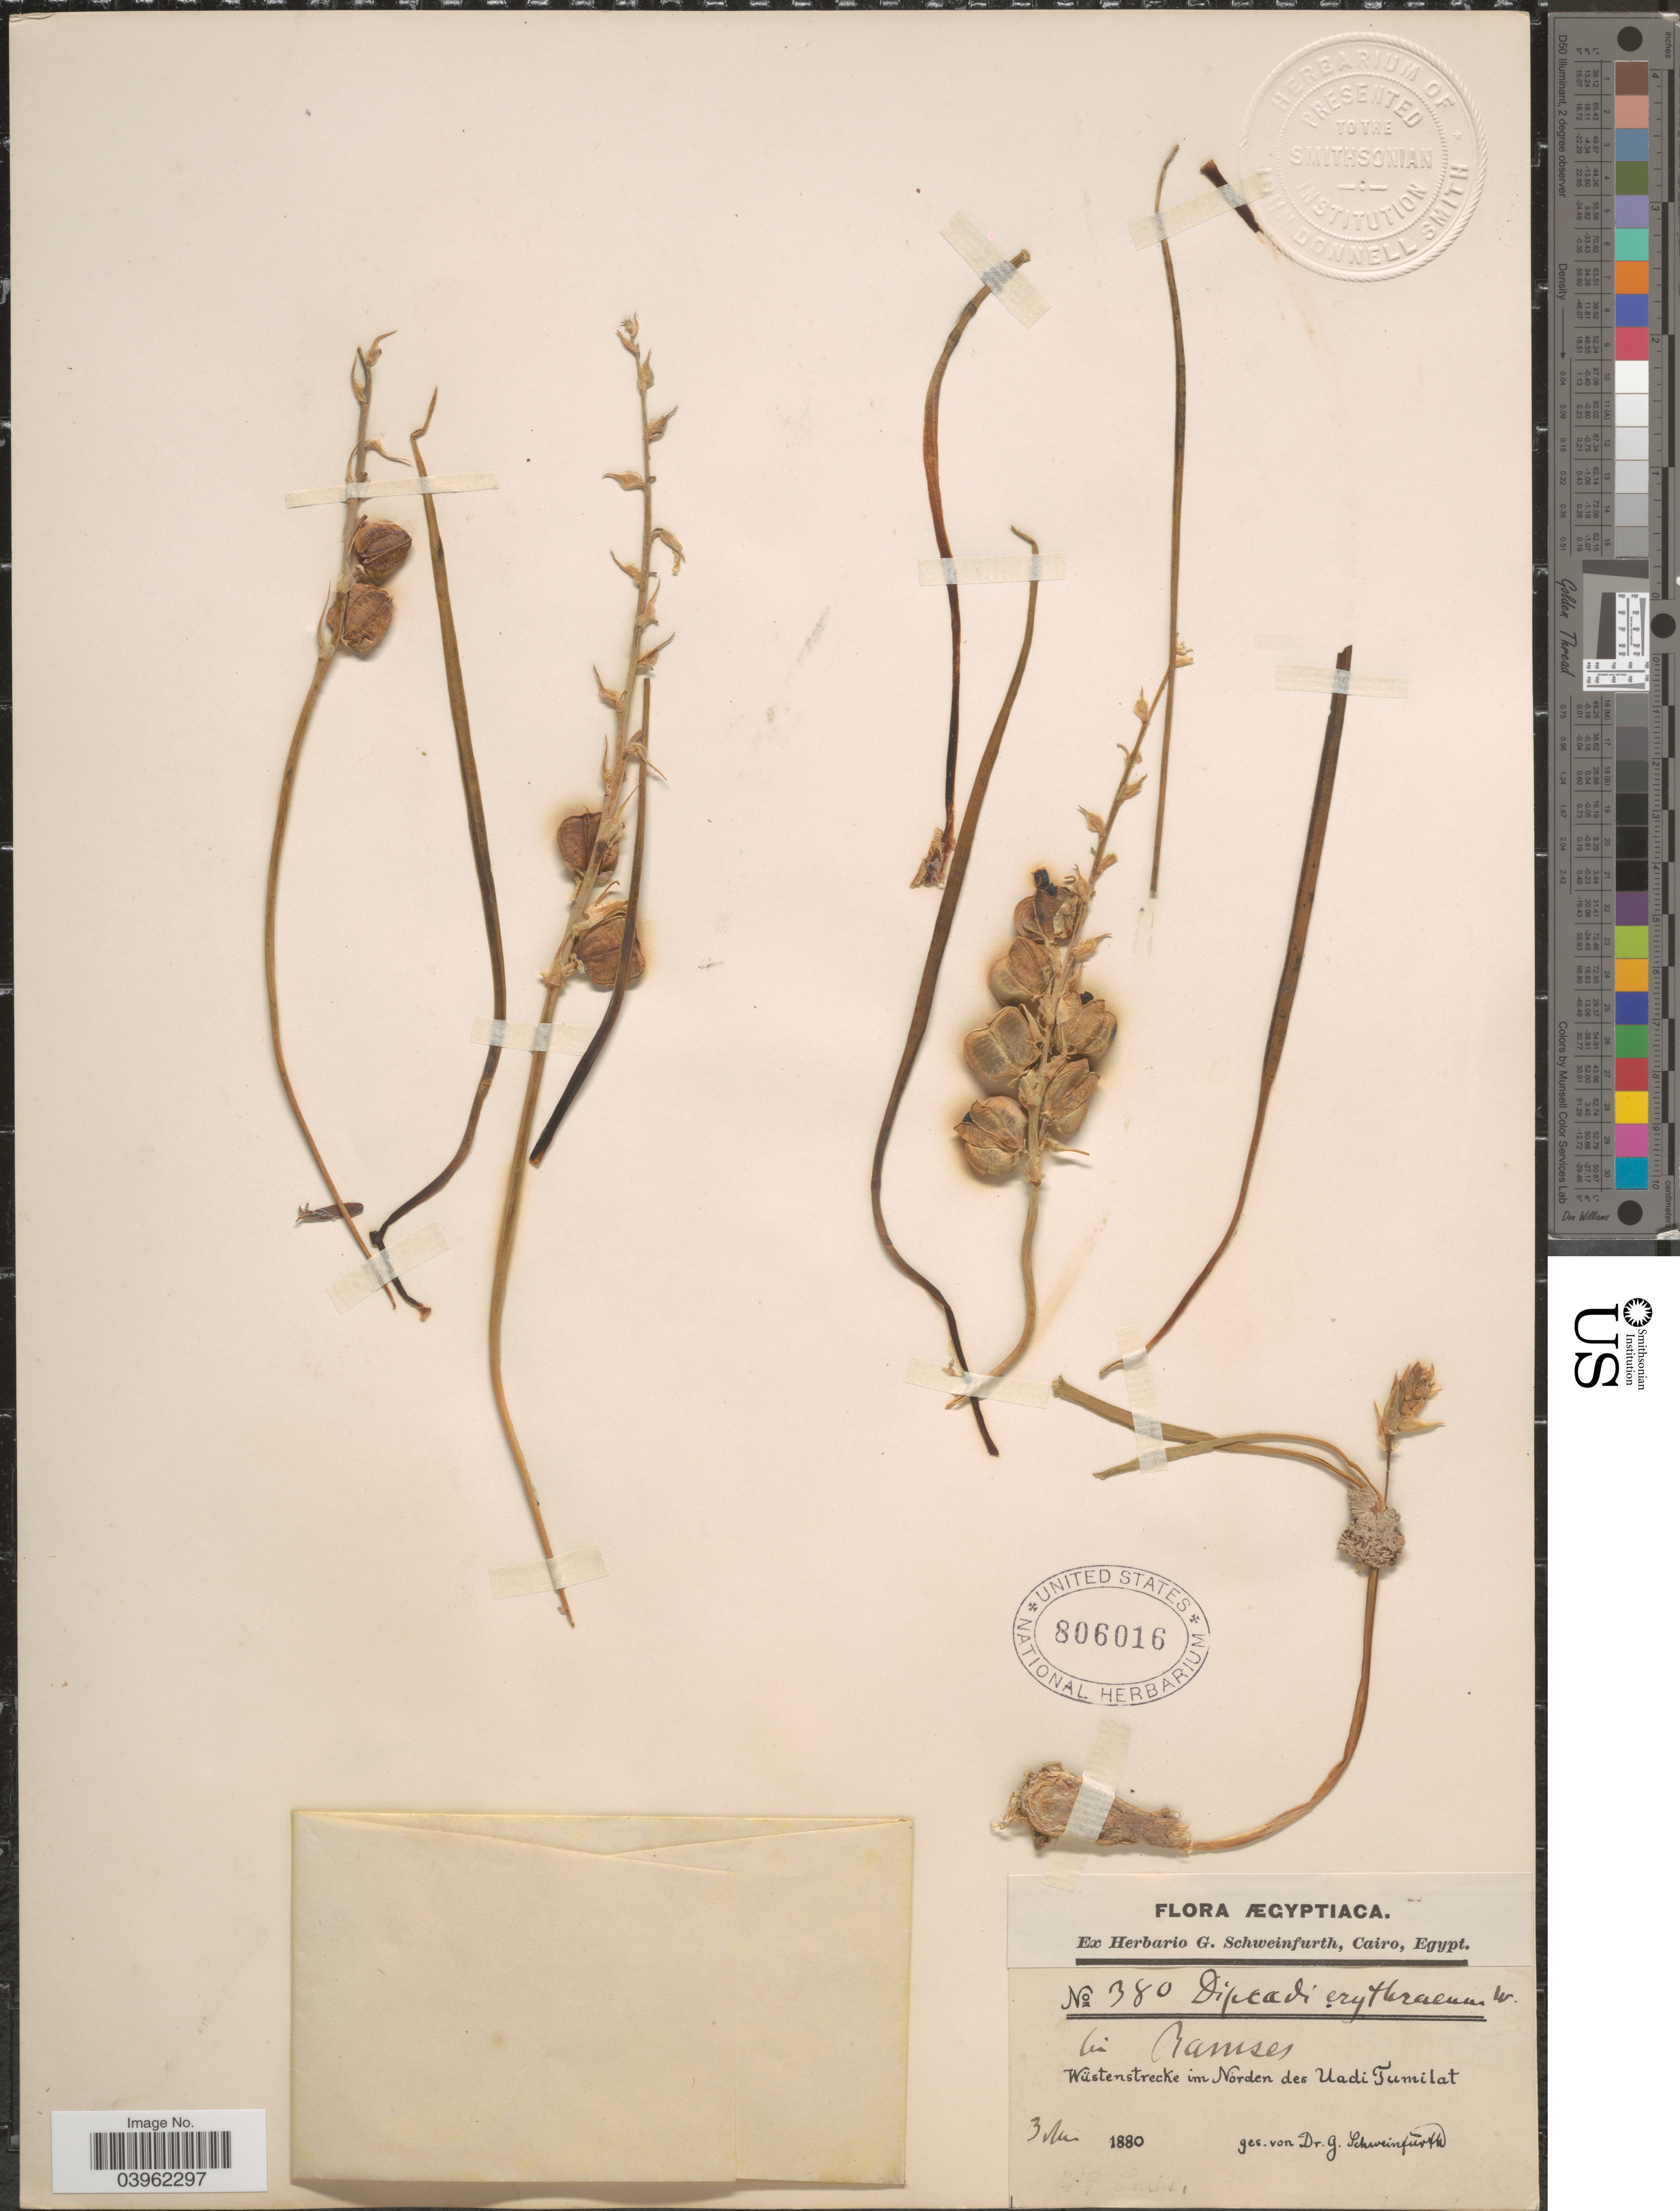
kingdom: Plantae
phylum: Tracheophyta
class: Liliopsida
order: Asparagales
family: Asparagaceae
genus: Dipcadi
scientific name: Dipcadi erythraeum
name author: Webb & Berthel.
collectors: G. A. Schweinfurth (herbarium)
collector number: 380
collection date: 1880-05-03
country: Egypt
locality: Ægyptiaca. WüstenstrecKe im Norden des Uadi Tumilat.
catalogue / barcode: US 806016